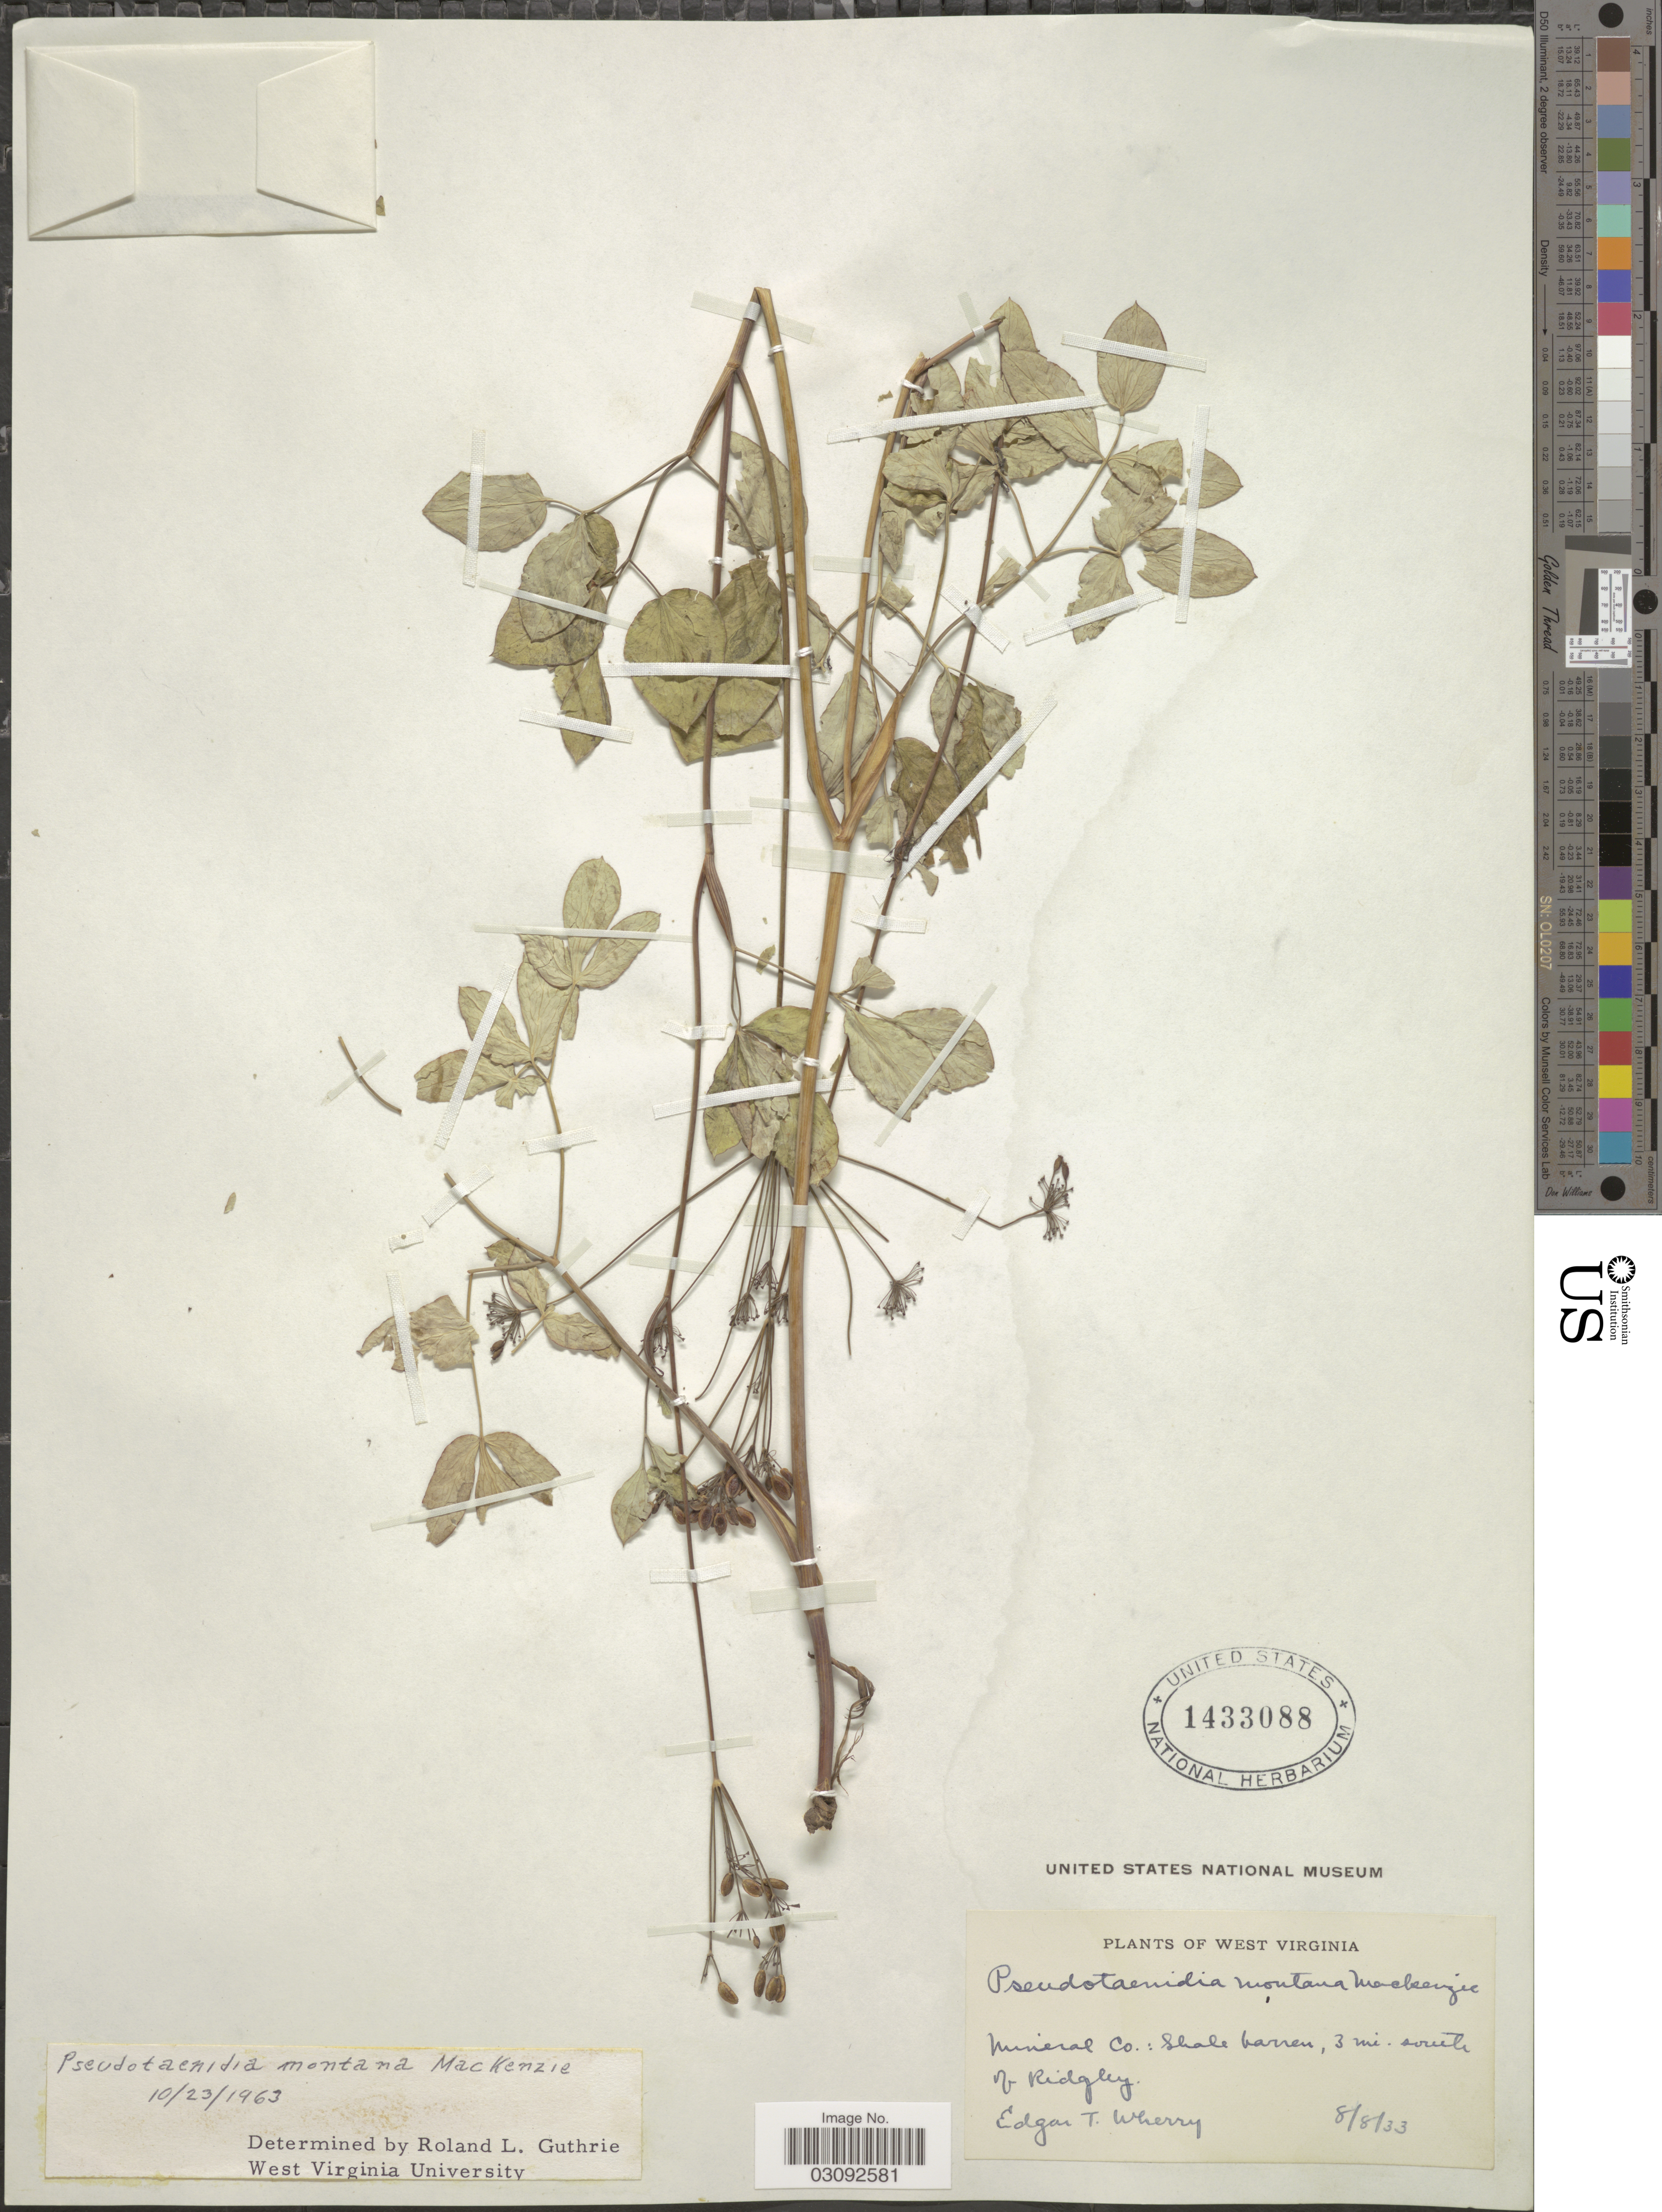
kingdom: Plantae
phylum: Tracheophyta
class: Magnoliopsida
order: Apiales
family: Apiaceae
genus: Pseudotaenidia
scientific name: Pseudotaenidia montana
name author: Mack.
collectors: E. T. Wherry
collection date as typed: Transcribed d/m/y: 8/8/33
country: United States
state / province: West Virginia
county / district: Mineral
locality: Mineral Co.: Shale barren, 3 mi. south of Ridgley.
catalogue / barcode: US 1433088